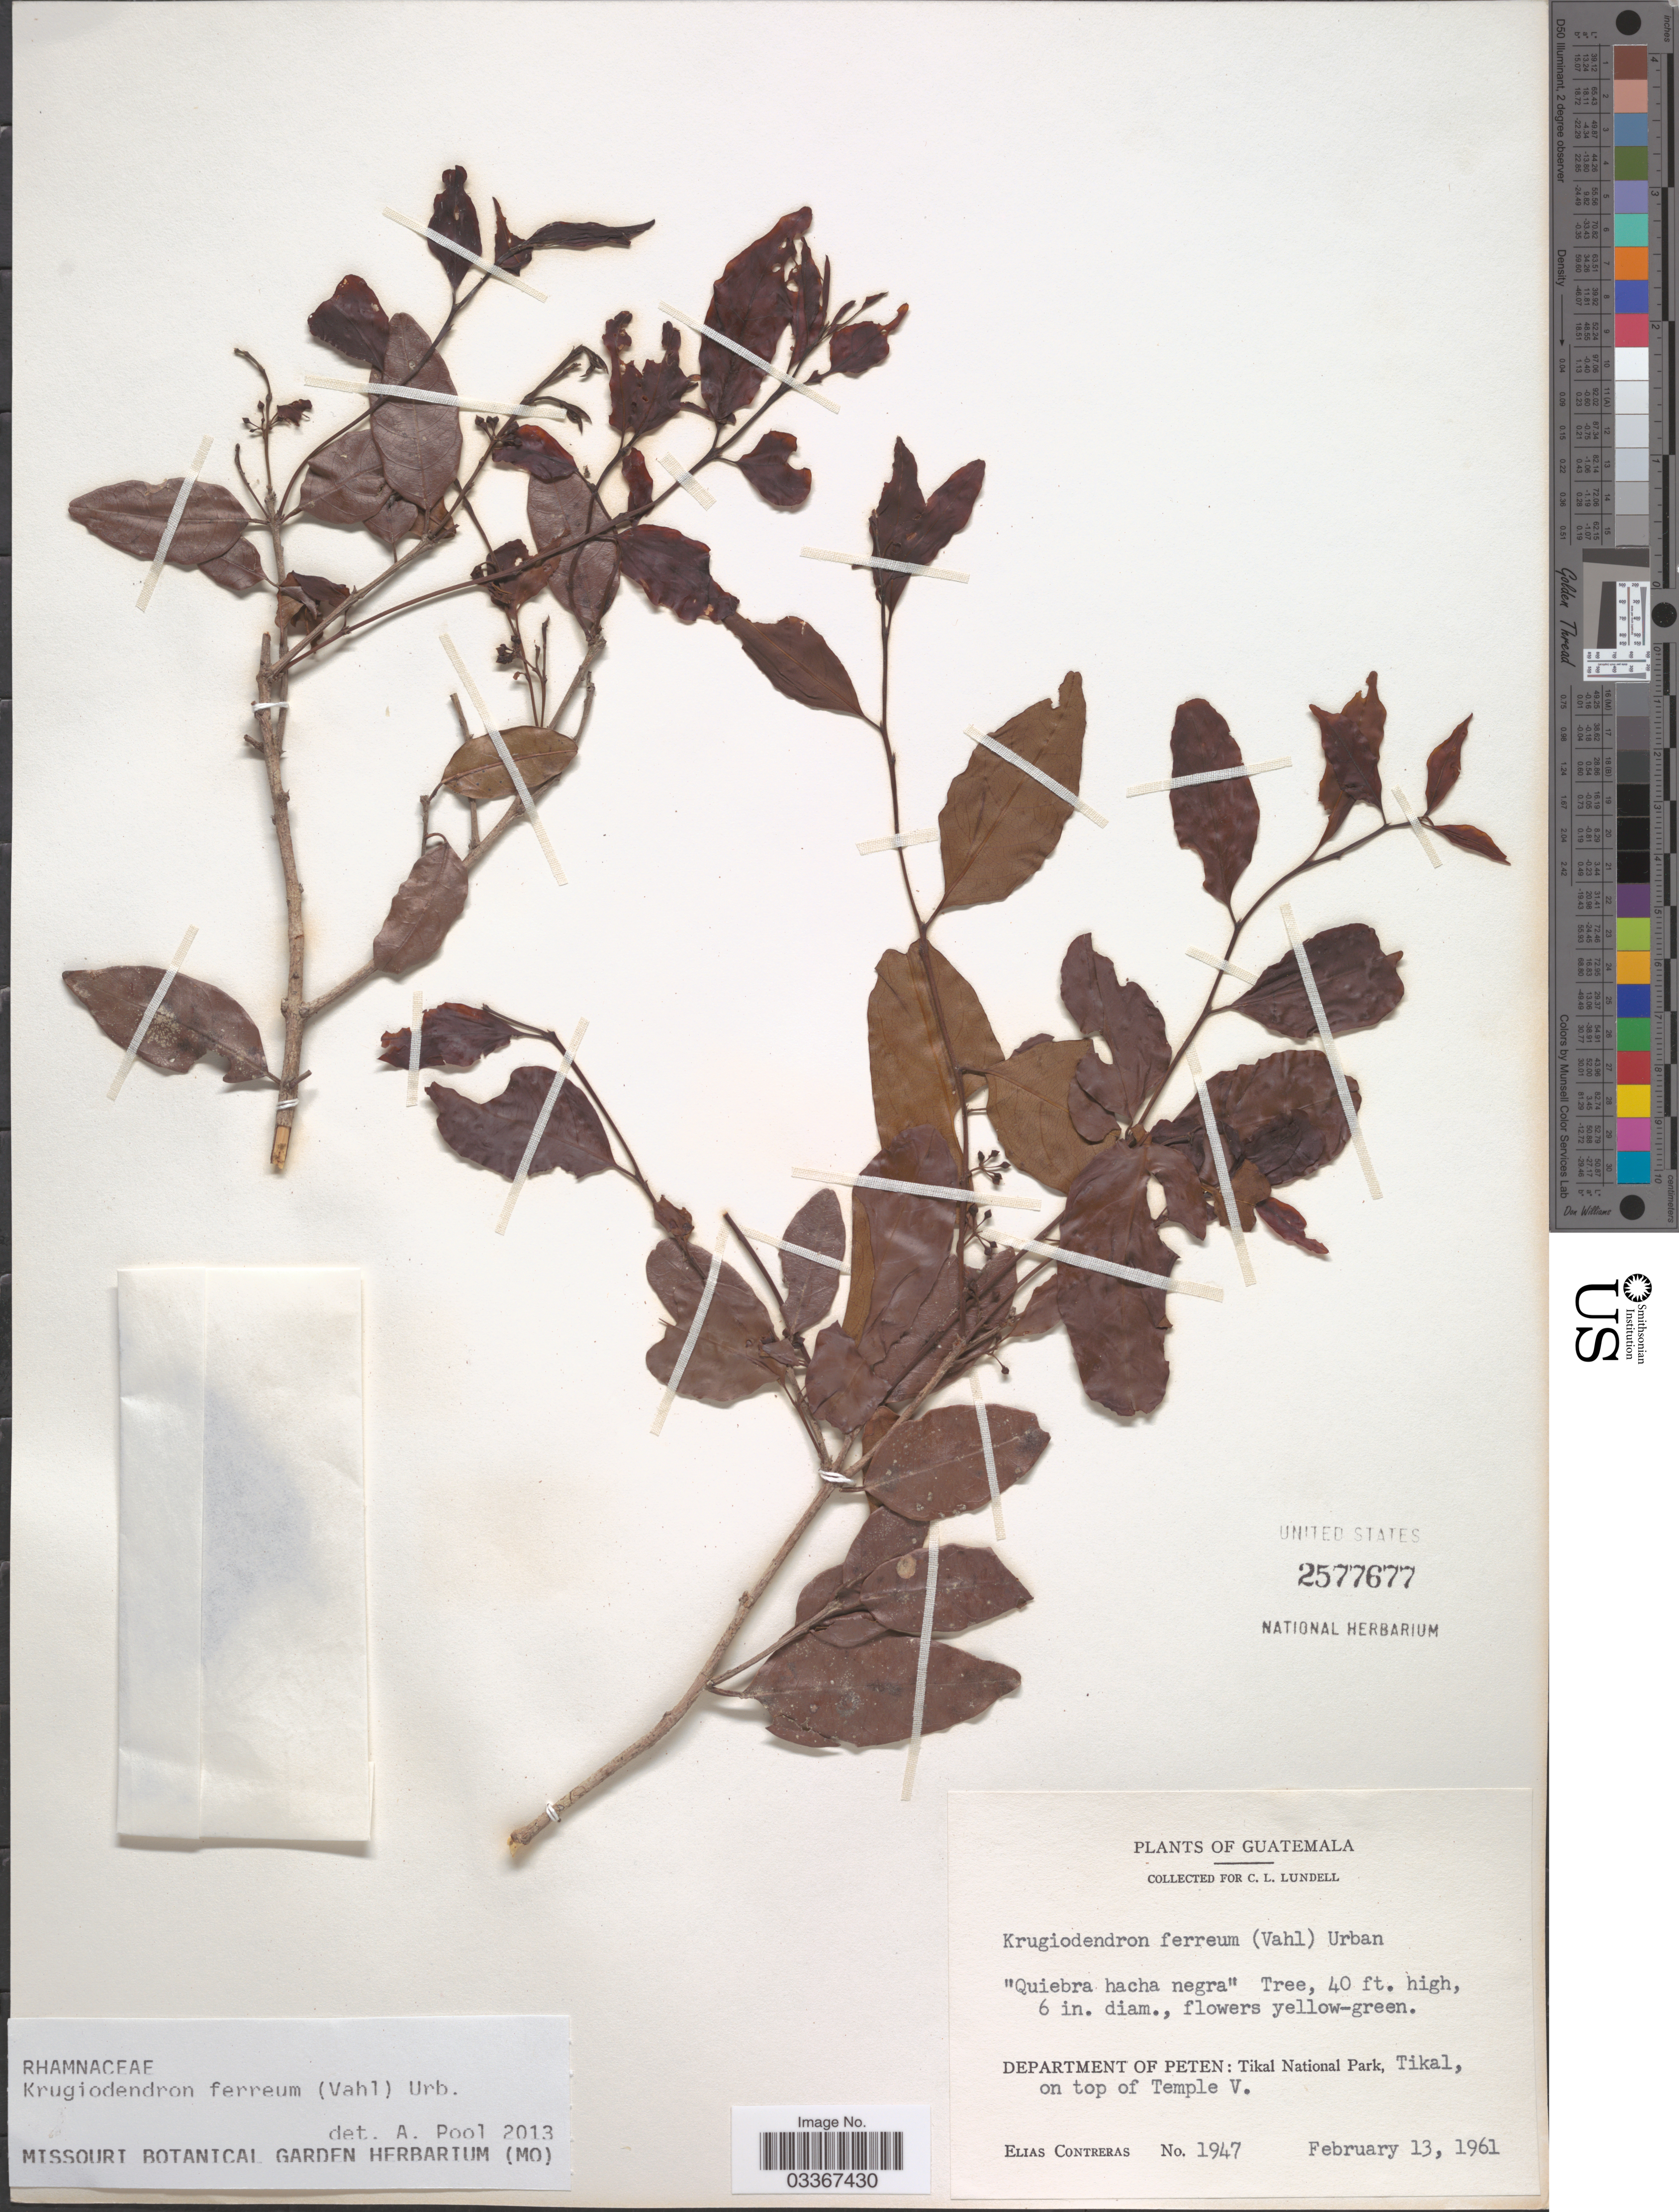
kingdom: Plantae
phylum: Tracheophyta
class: Magnoliopsida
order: Rosales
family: Rhamnaceae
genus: Krugiodendron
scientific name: Krugiodendron ferreum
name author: (Vahl) Urb.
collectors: E. Contreras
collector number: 1947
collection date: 1961-02-13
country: Guatemala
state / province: El Petén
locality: Department of Peten: Tikal Nationl Park, Tikal, on top of Temple V.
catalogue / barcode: US 2577677